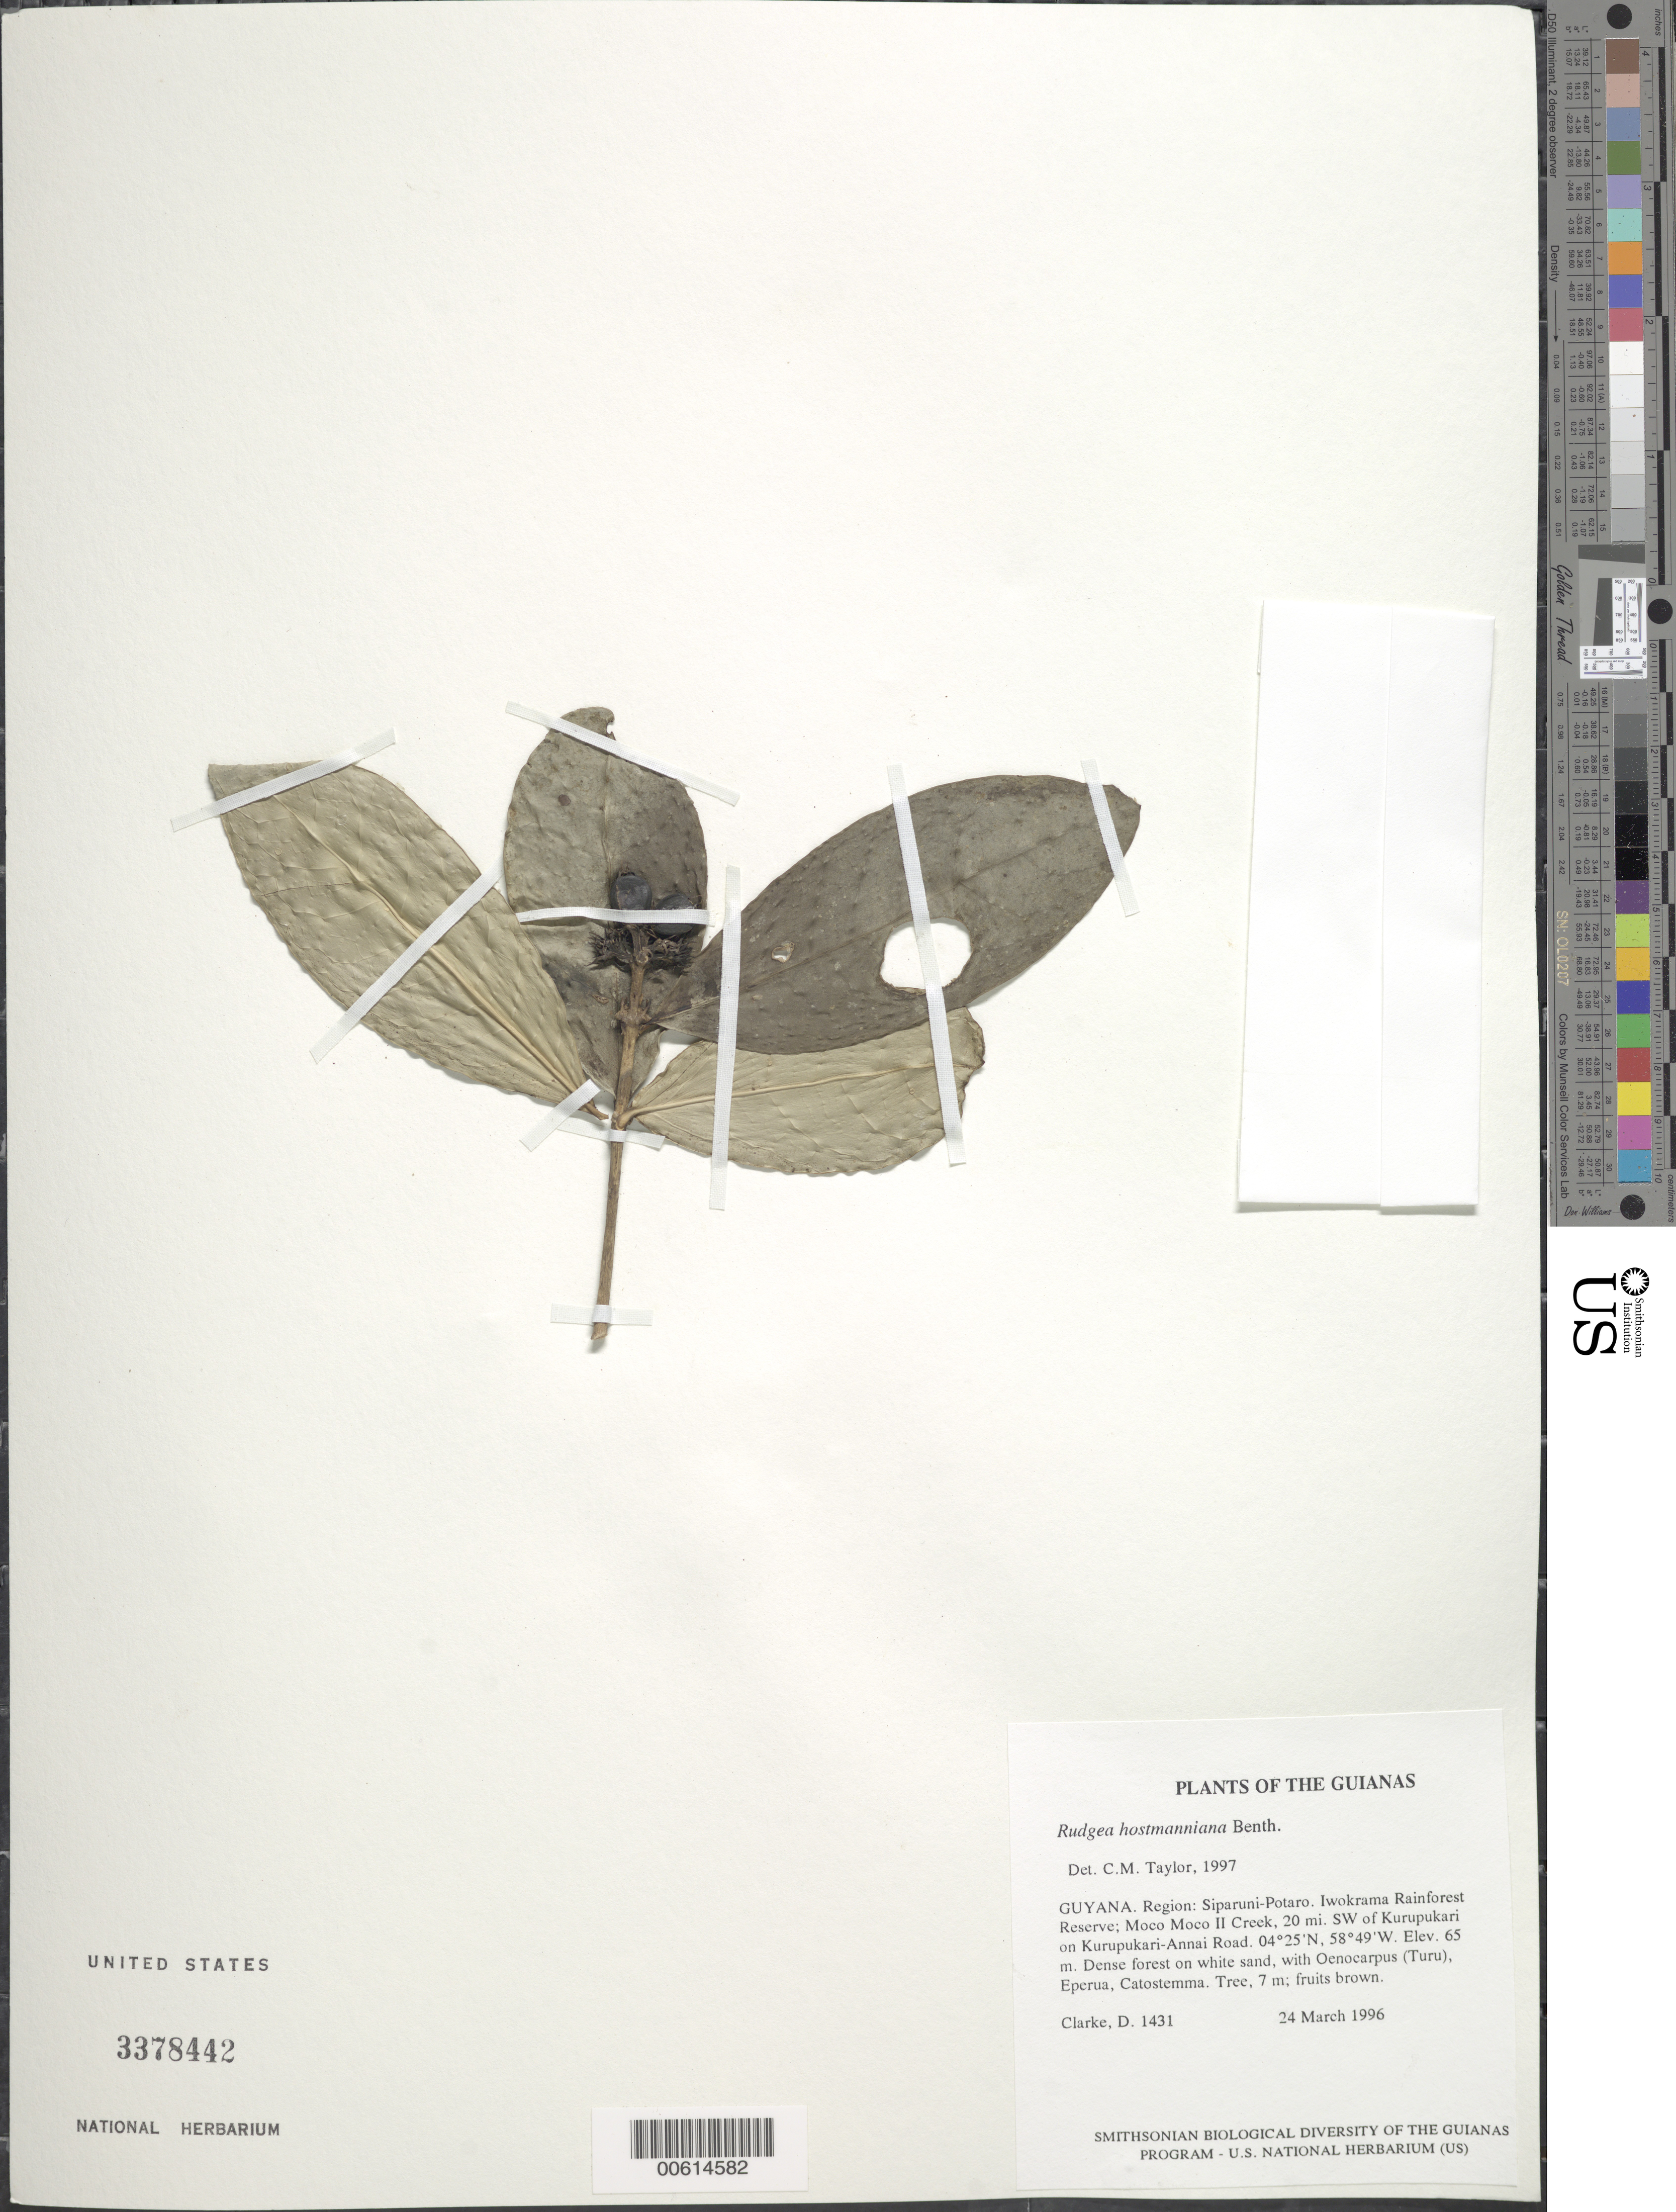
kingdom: Plantae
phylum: Tracheophyta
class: Magnoliopsida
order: Gentianales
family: Rubiaceae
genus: Rudgea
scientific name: Rudgea hostmanniana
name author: Benth.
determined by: Taylor, Charlotte M.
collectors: H. D. Clarke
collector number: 1431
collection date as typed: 24 March 1996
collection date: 1996-03-24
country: Guyana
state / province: Potaro-Siparuni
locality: Iwokrama Rainforest Reserve; Moco Moco II Creek, 20 mi. SW of Kurupukari on Kurupukari-Annai Road, 1 km N E of camp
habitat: Dense forest on white sand, with Oenocarpus (Turu), Eperua, Catostemma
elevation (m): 65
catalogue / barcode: US 3378442